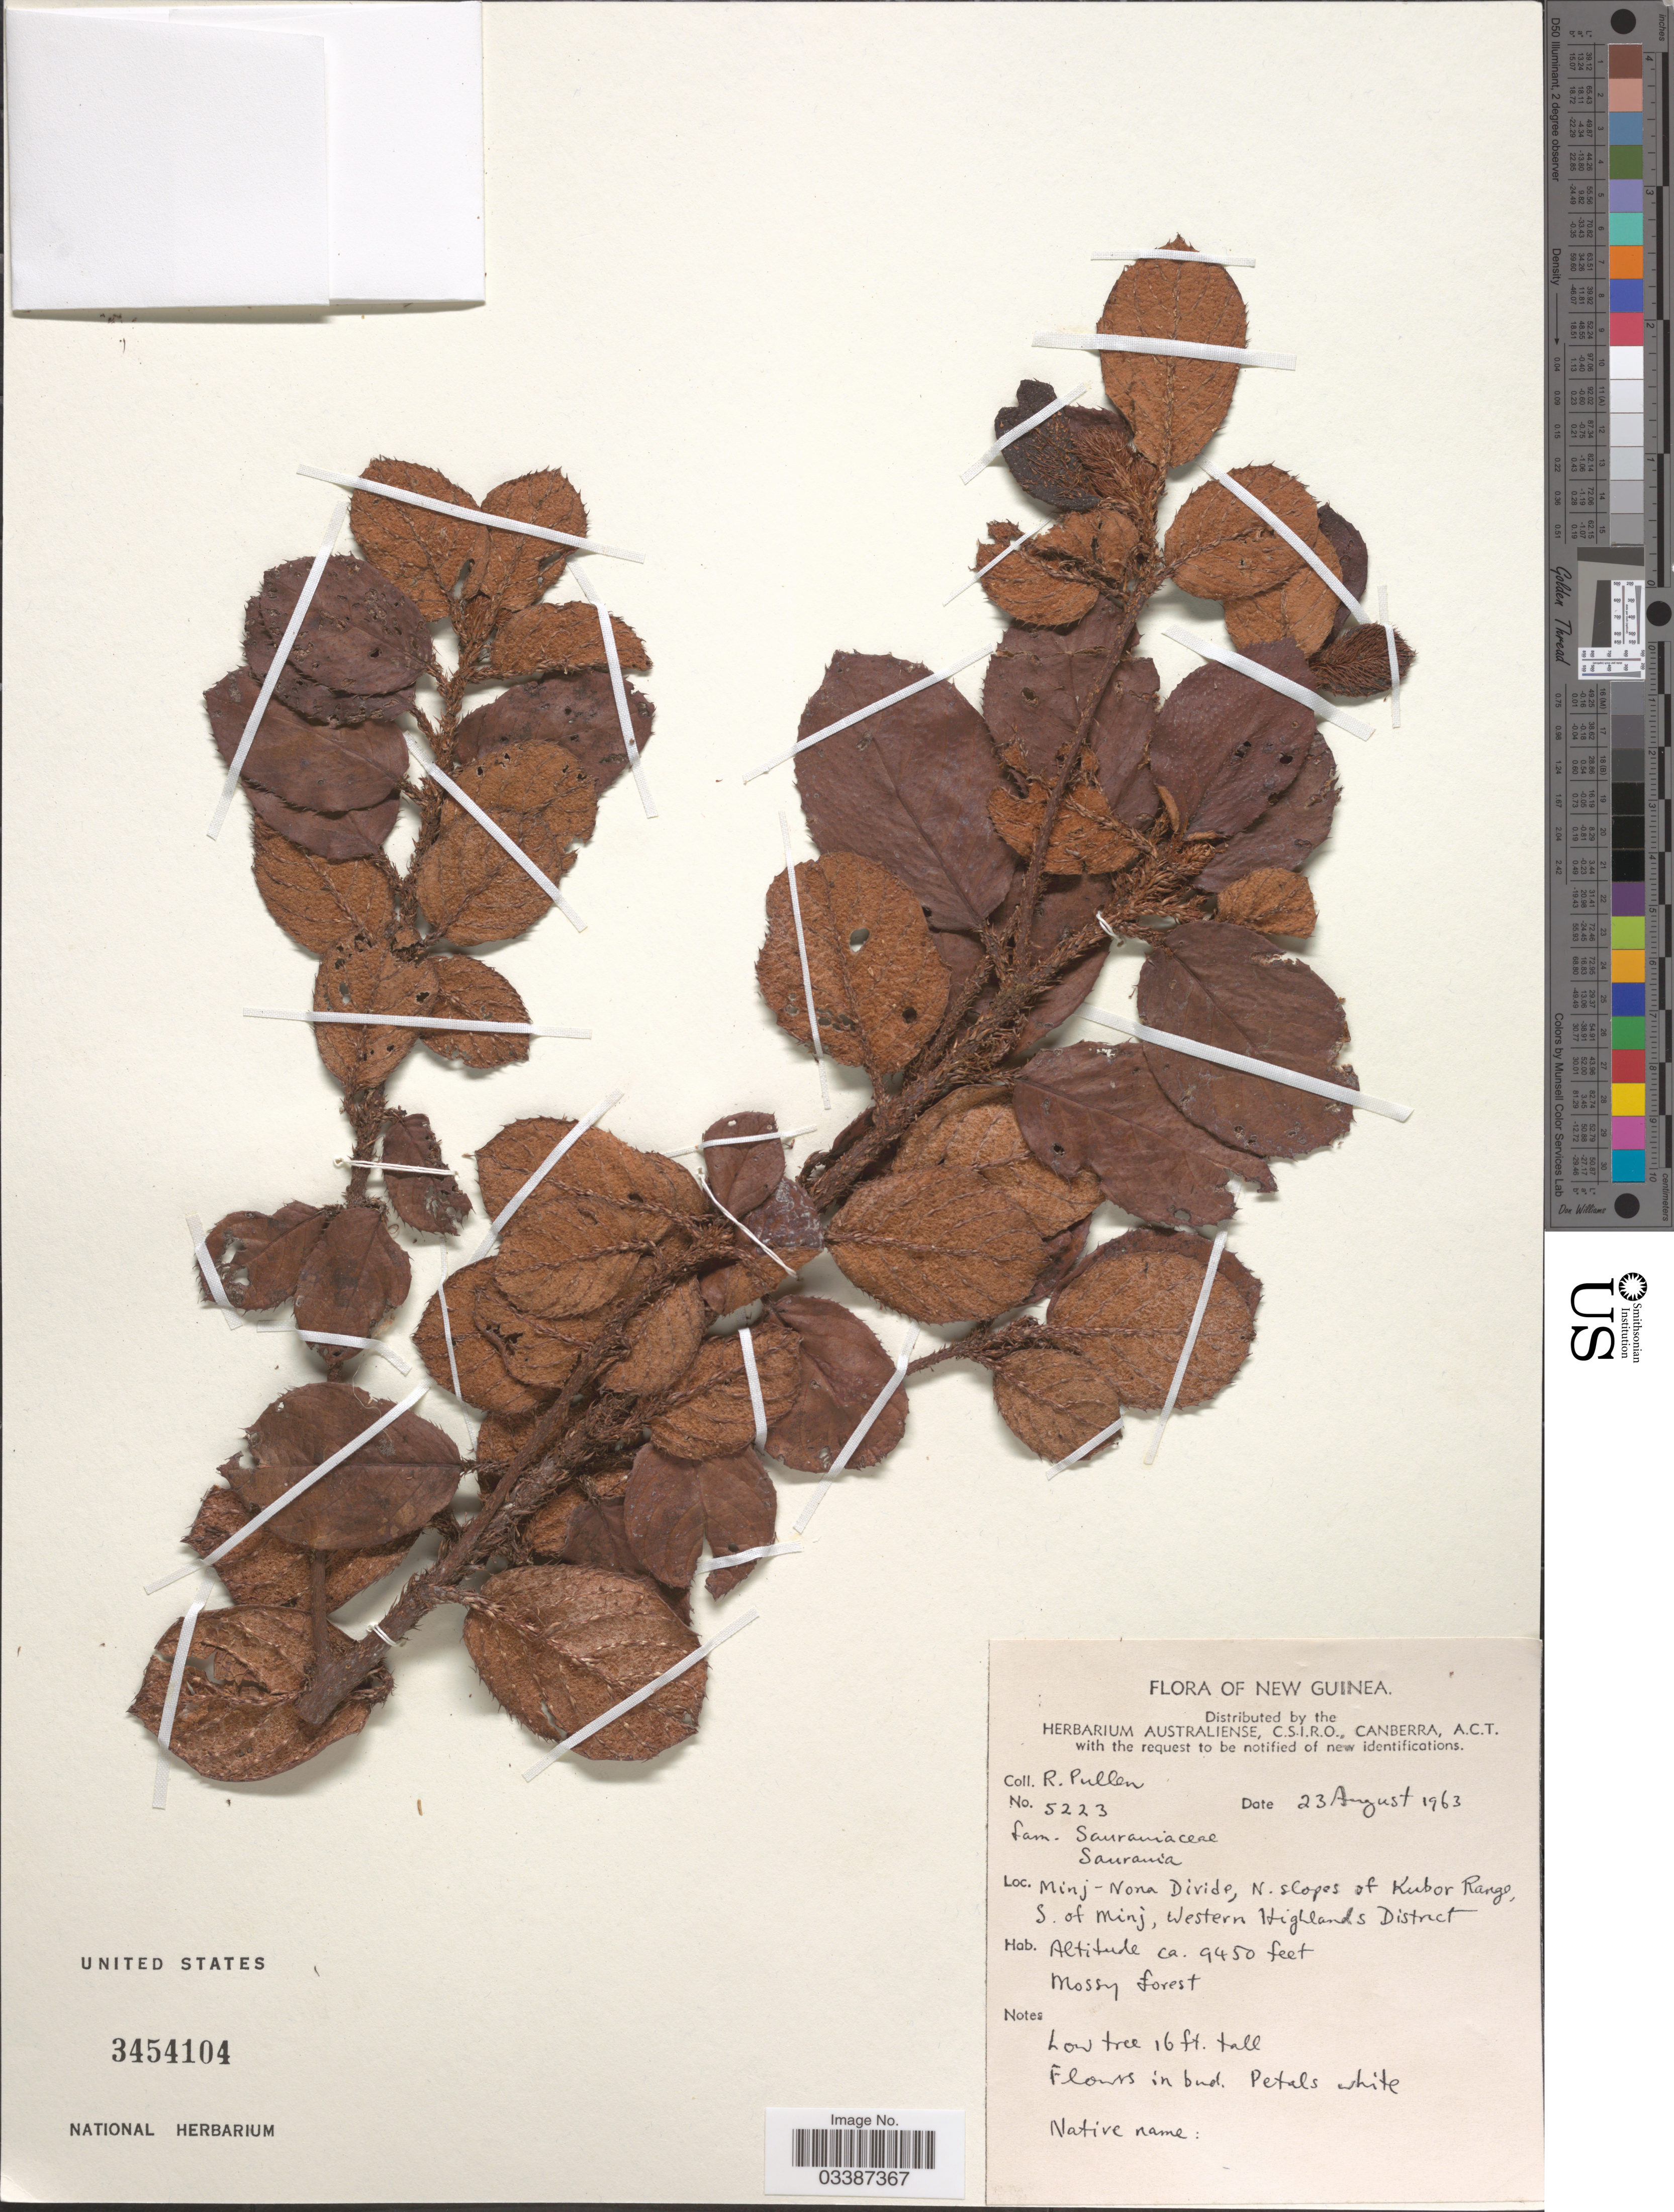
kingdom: Plantae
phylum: Tracheophyta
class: Magnoliopsida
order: Ericales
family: Actinidiaceae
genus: Saurauia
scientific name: Saurauia sp.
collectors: R. Pullen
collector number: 5223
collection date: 1963-08-23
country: Papua New Guinea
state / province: Western Highlands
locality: New Guinea. Minj-Nona Divide, N. slopes of Kubor Range, S. of Minj, Western Highlands District.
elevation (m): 2880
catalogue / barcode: US 3454104